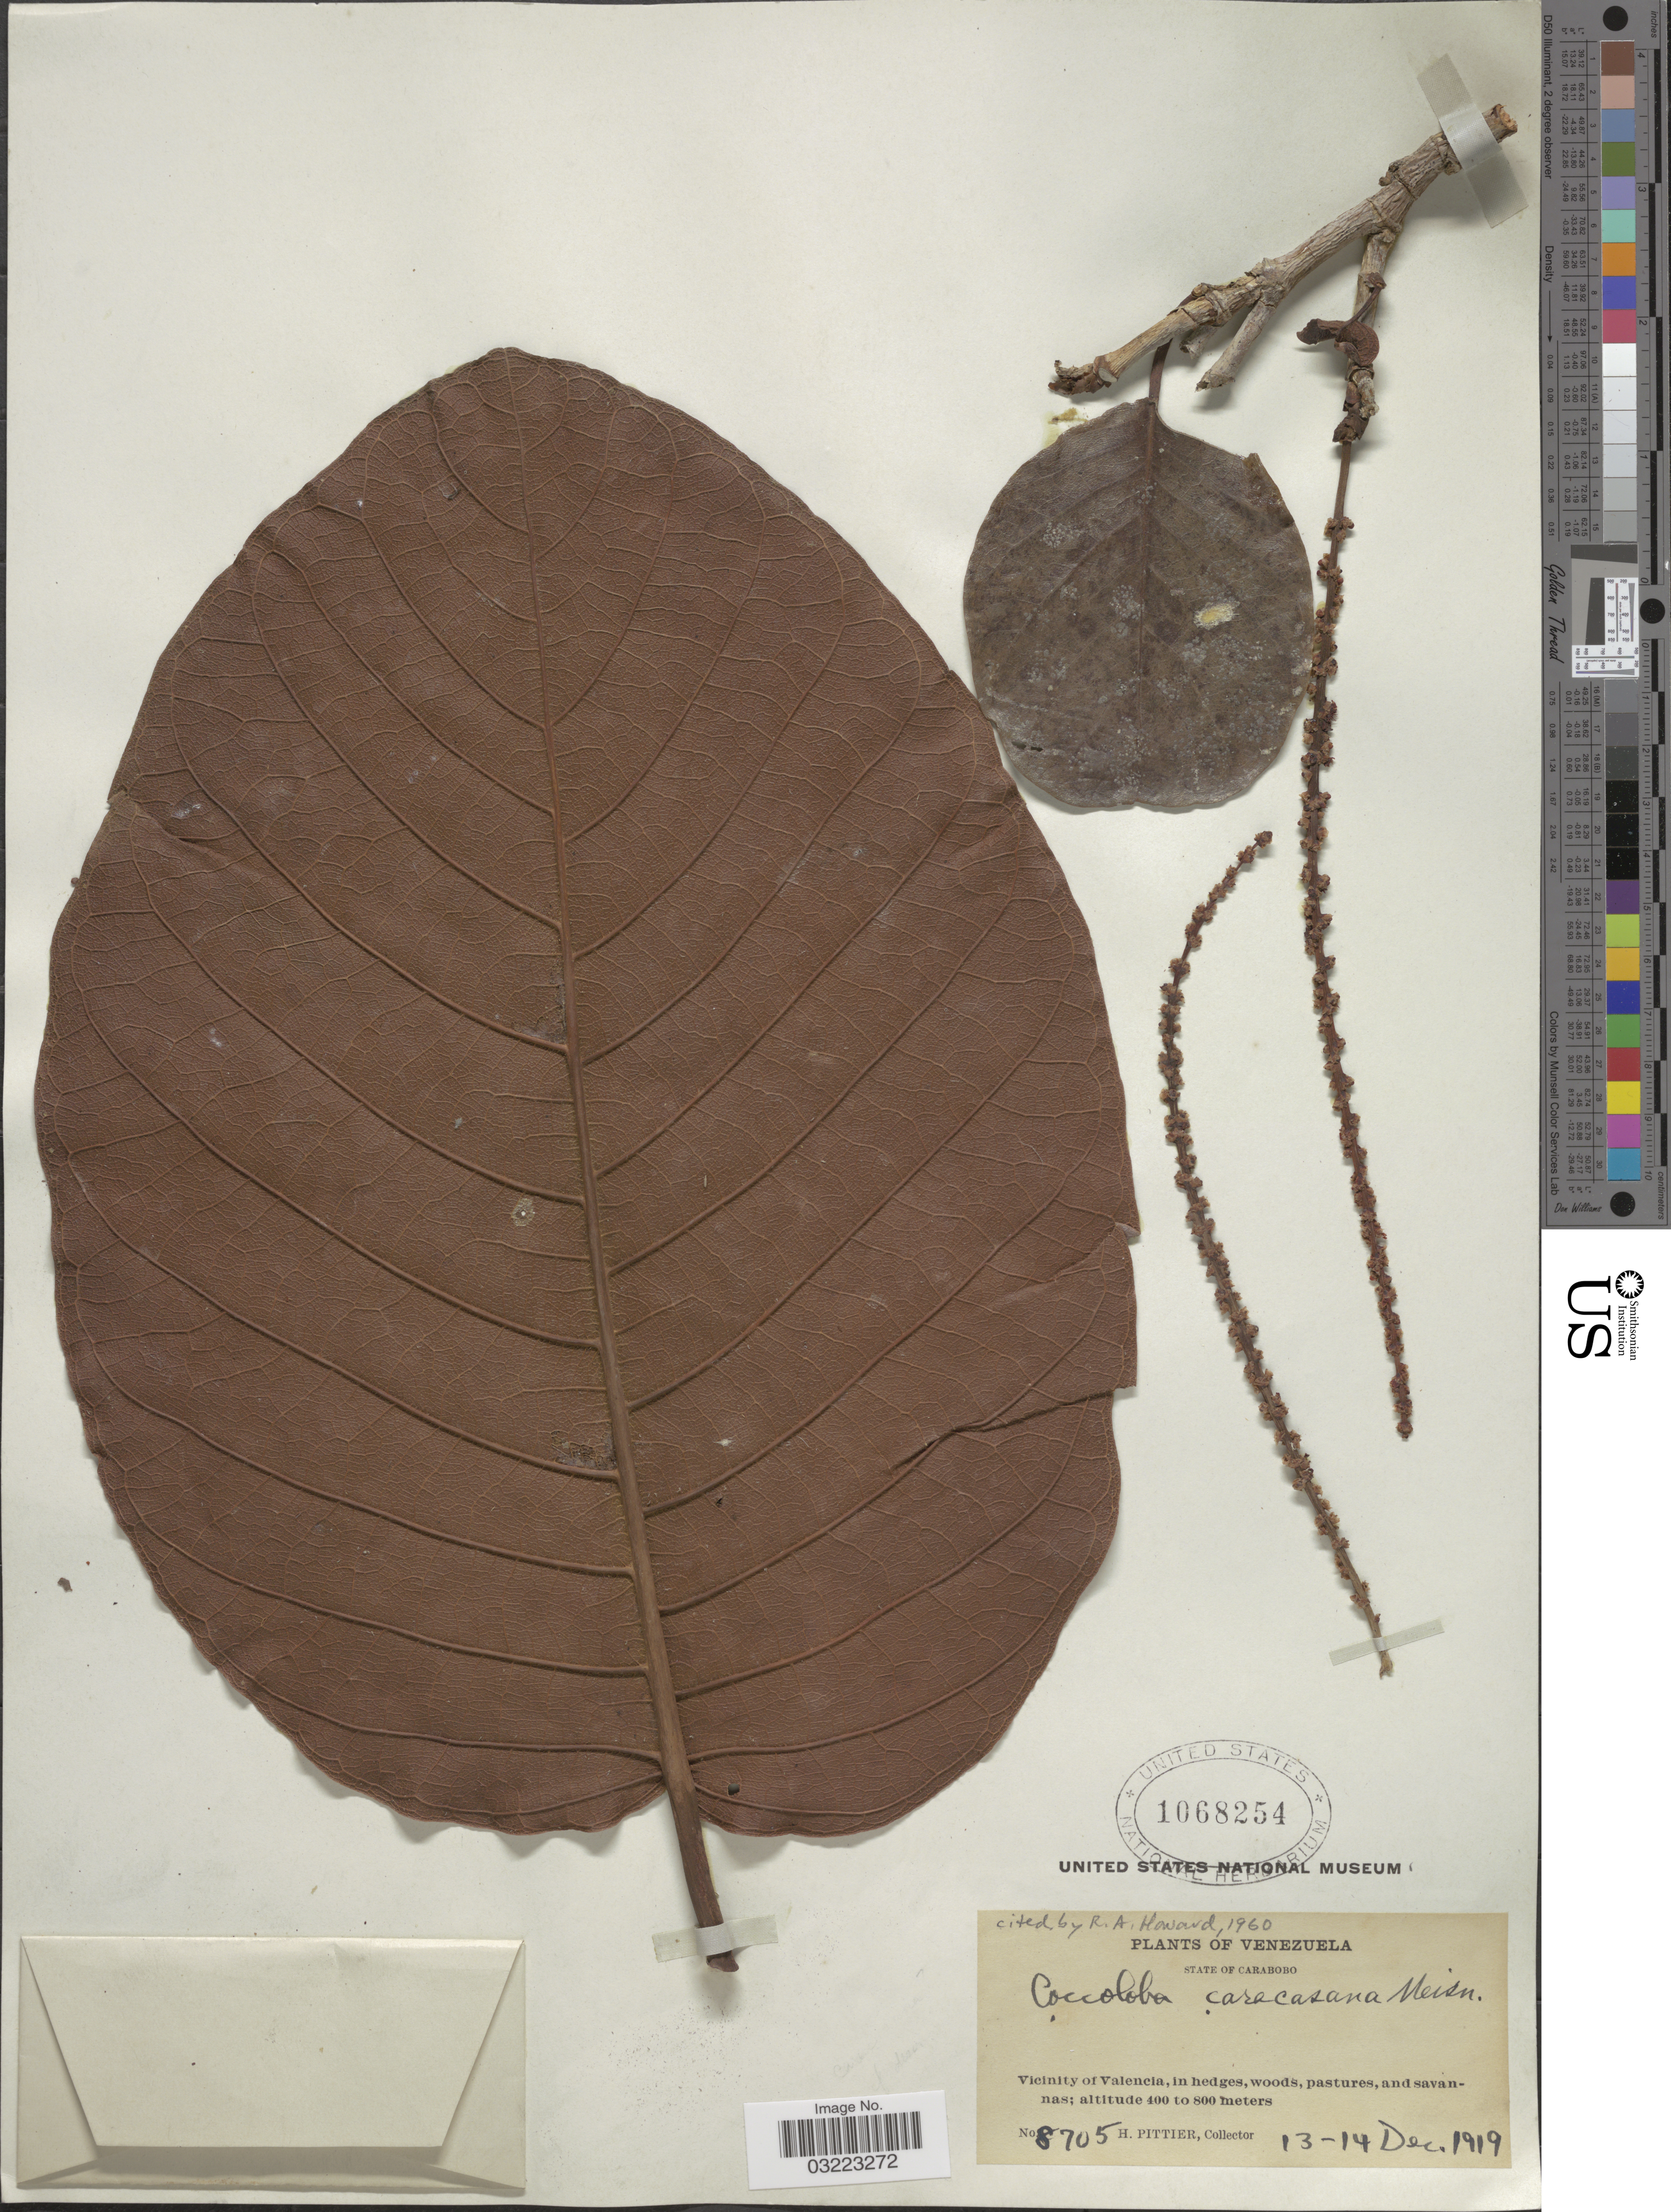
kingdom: Plantae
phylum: Tracheophyta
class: Magnoliopsida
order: Caryophyllales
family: Polygonaceae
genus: Coccoloba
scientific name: Coccoloba caracasana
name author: Meisn.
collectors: H. F. Pittier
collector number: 8705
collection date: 1919-12-13/1919-12-14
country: Venezuela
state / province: Carabobo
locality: Vicinity of Valencia.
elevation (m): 400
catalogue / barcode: US 1068254